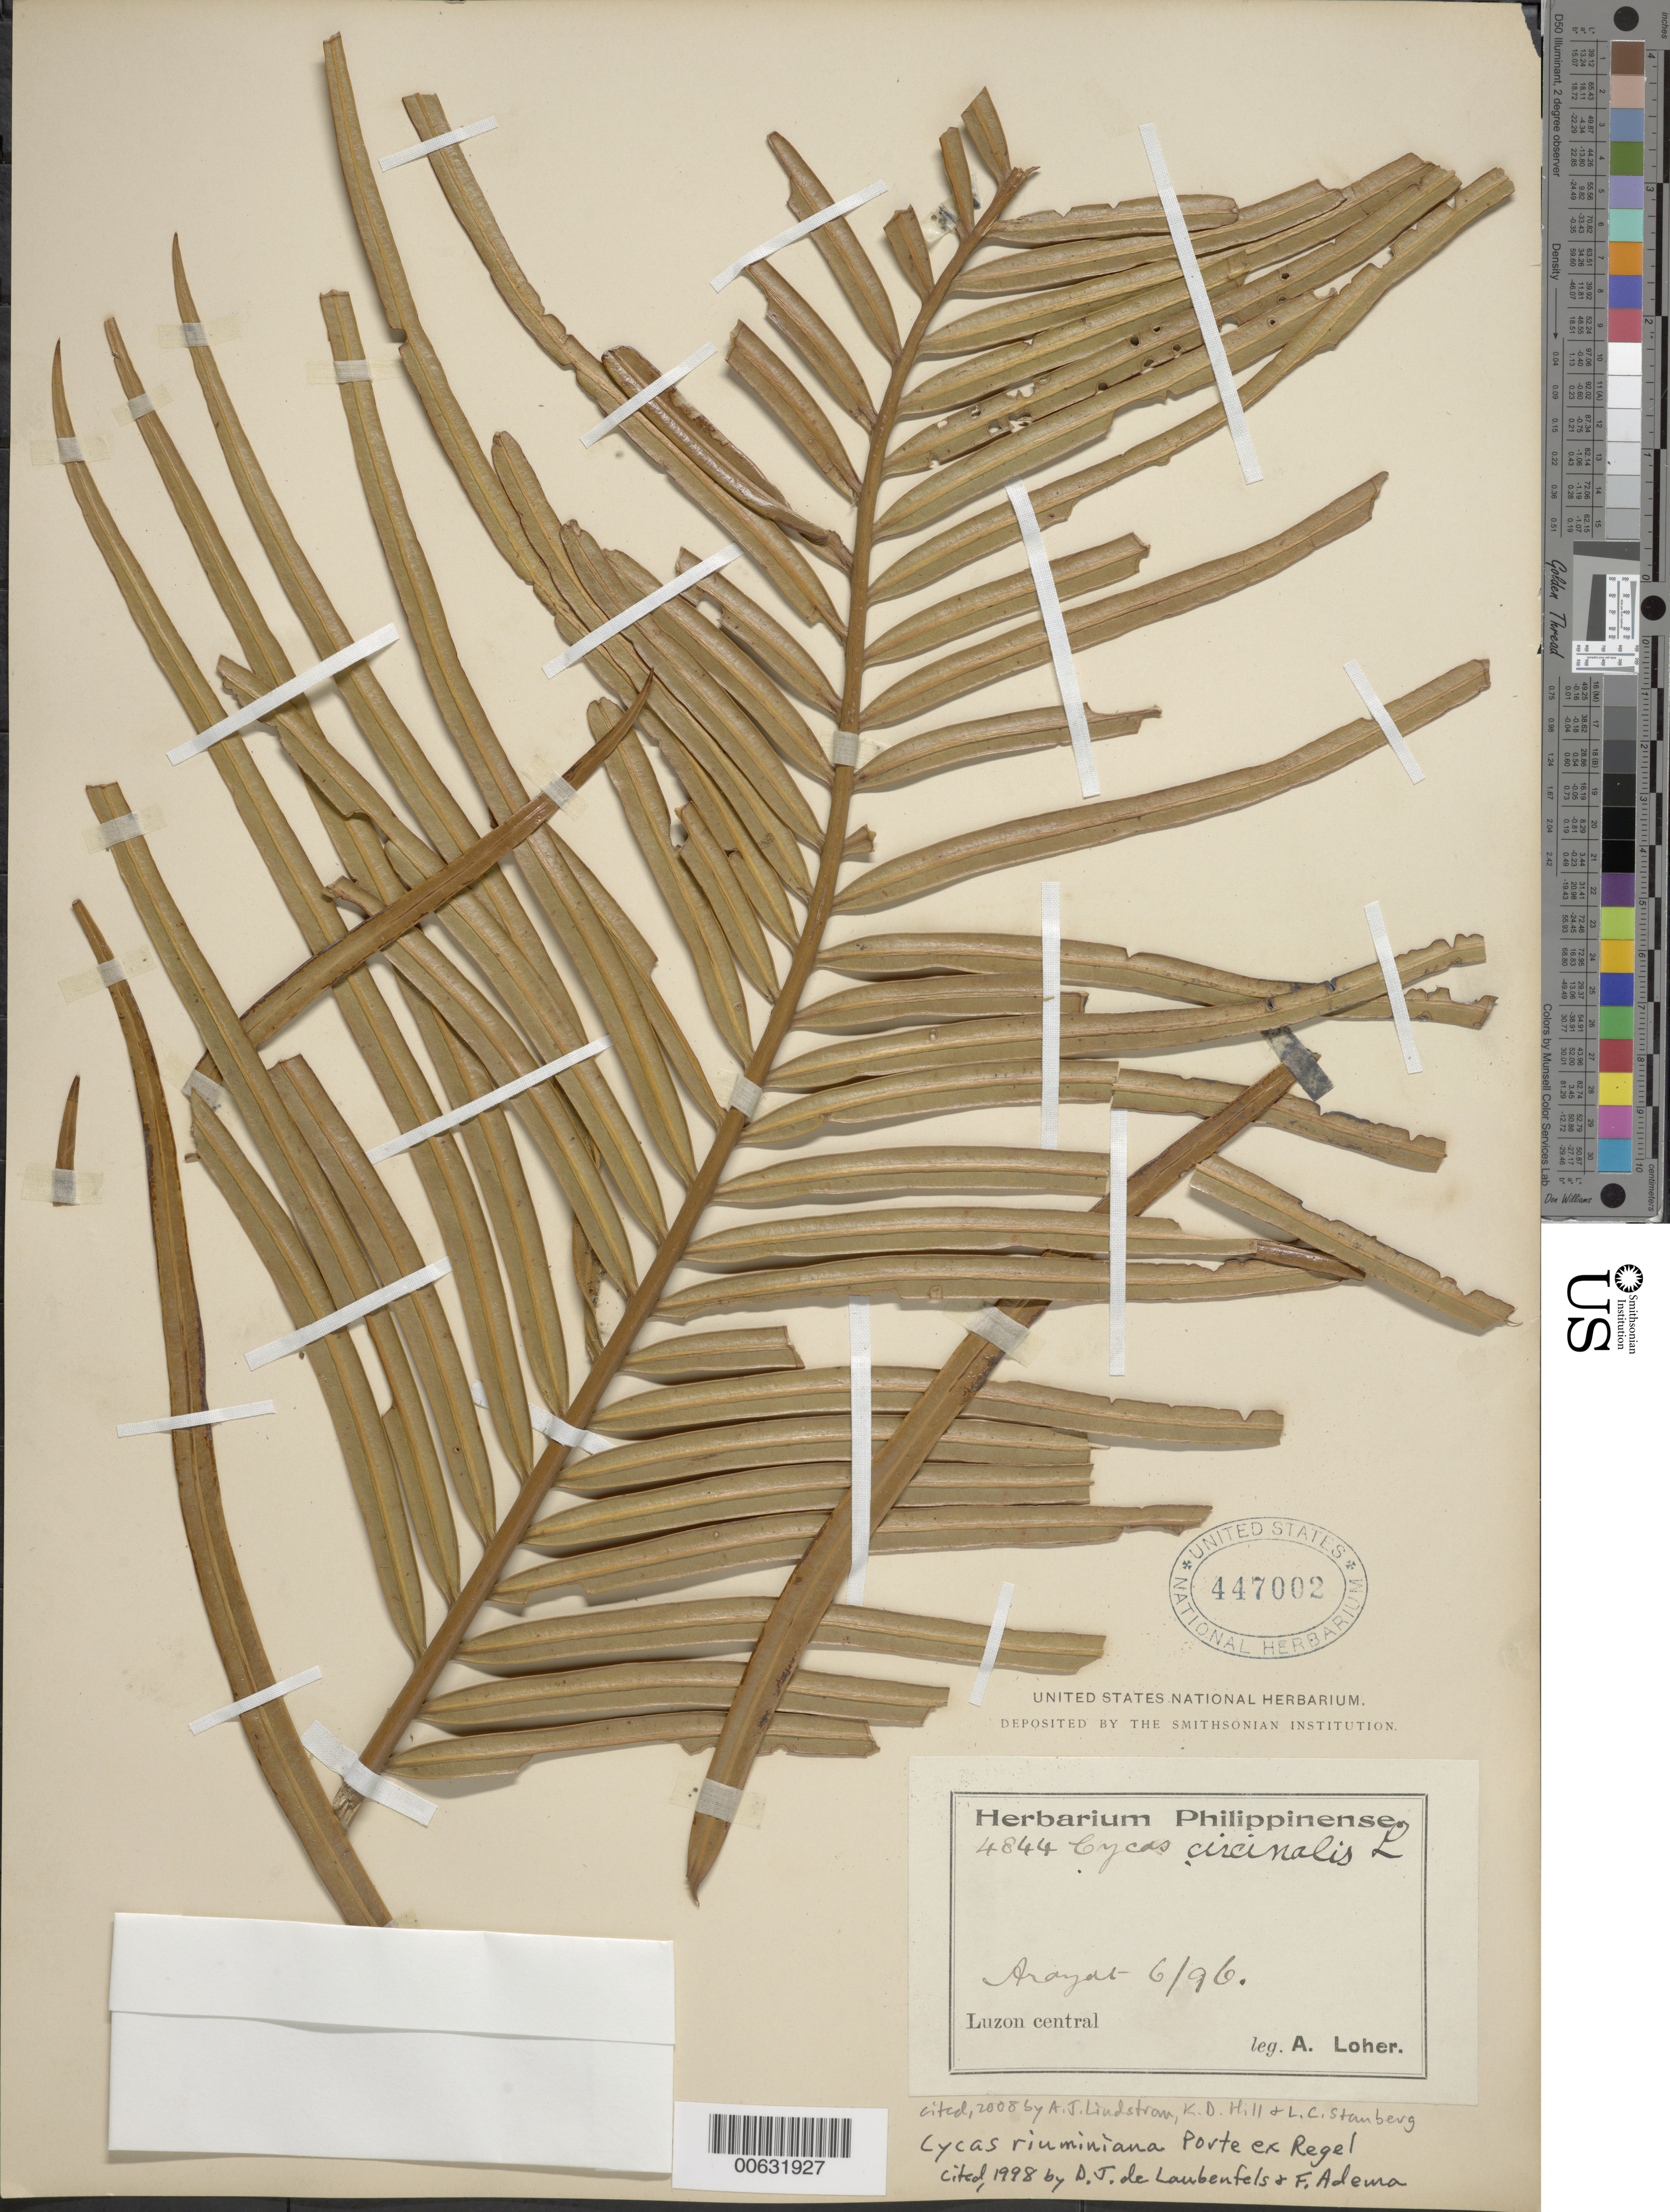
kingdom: Plantae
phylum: Tracheophyta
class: Cycadopsida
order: Cycadales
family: Cycadaceae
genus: Cycas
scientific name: Cycas riuminiana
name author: Regal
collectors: A. Loher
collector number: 4844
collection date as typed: Jun 1896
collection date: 1896-06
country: Philippines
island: Luzon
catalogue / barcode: US 447002